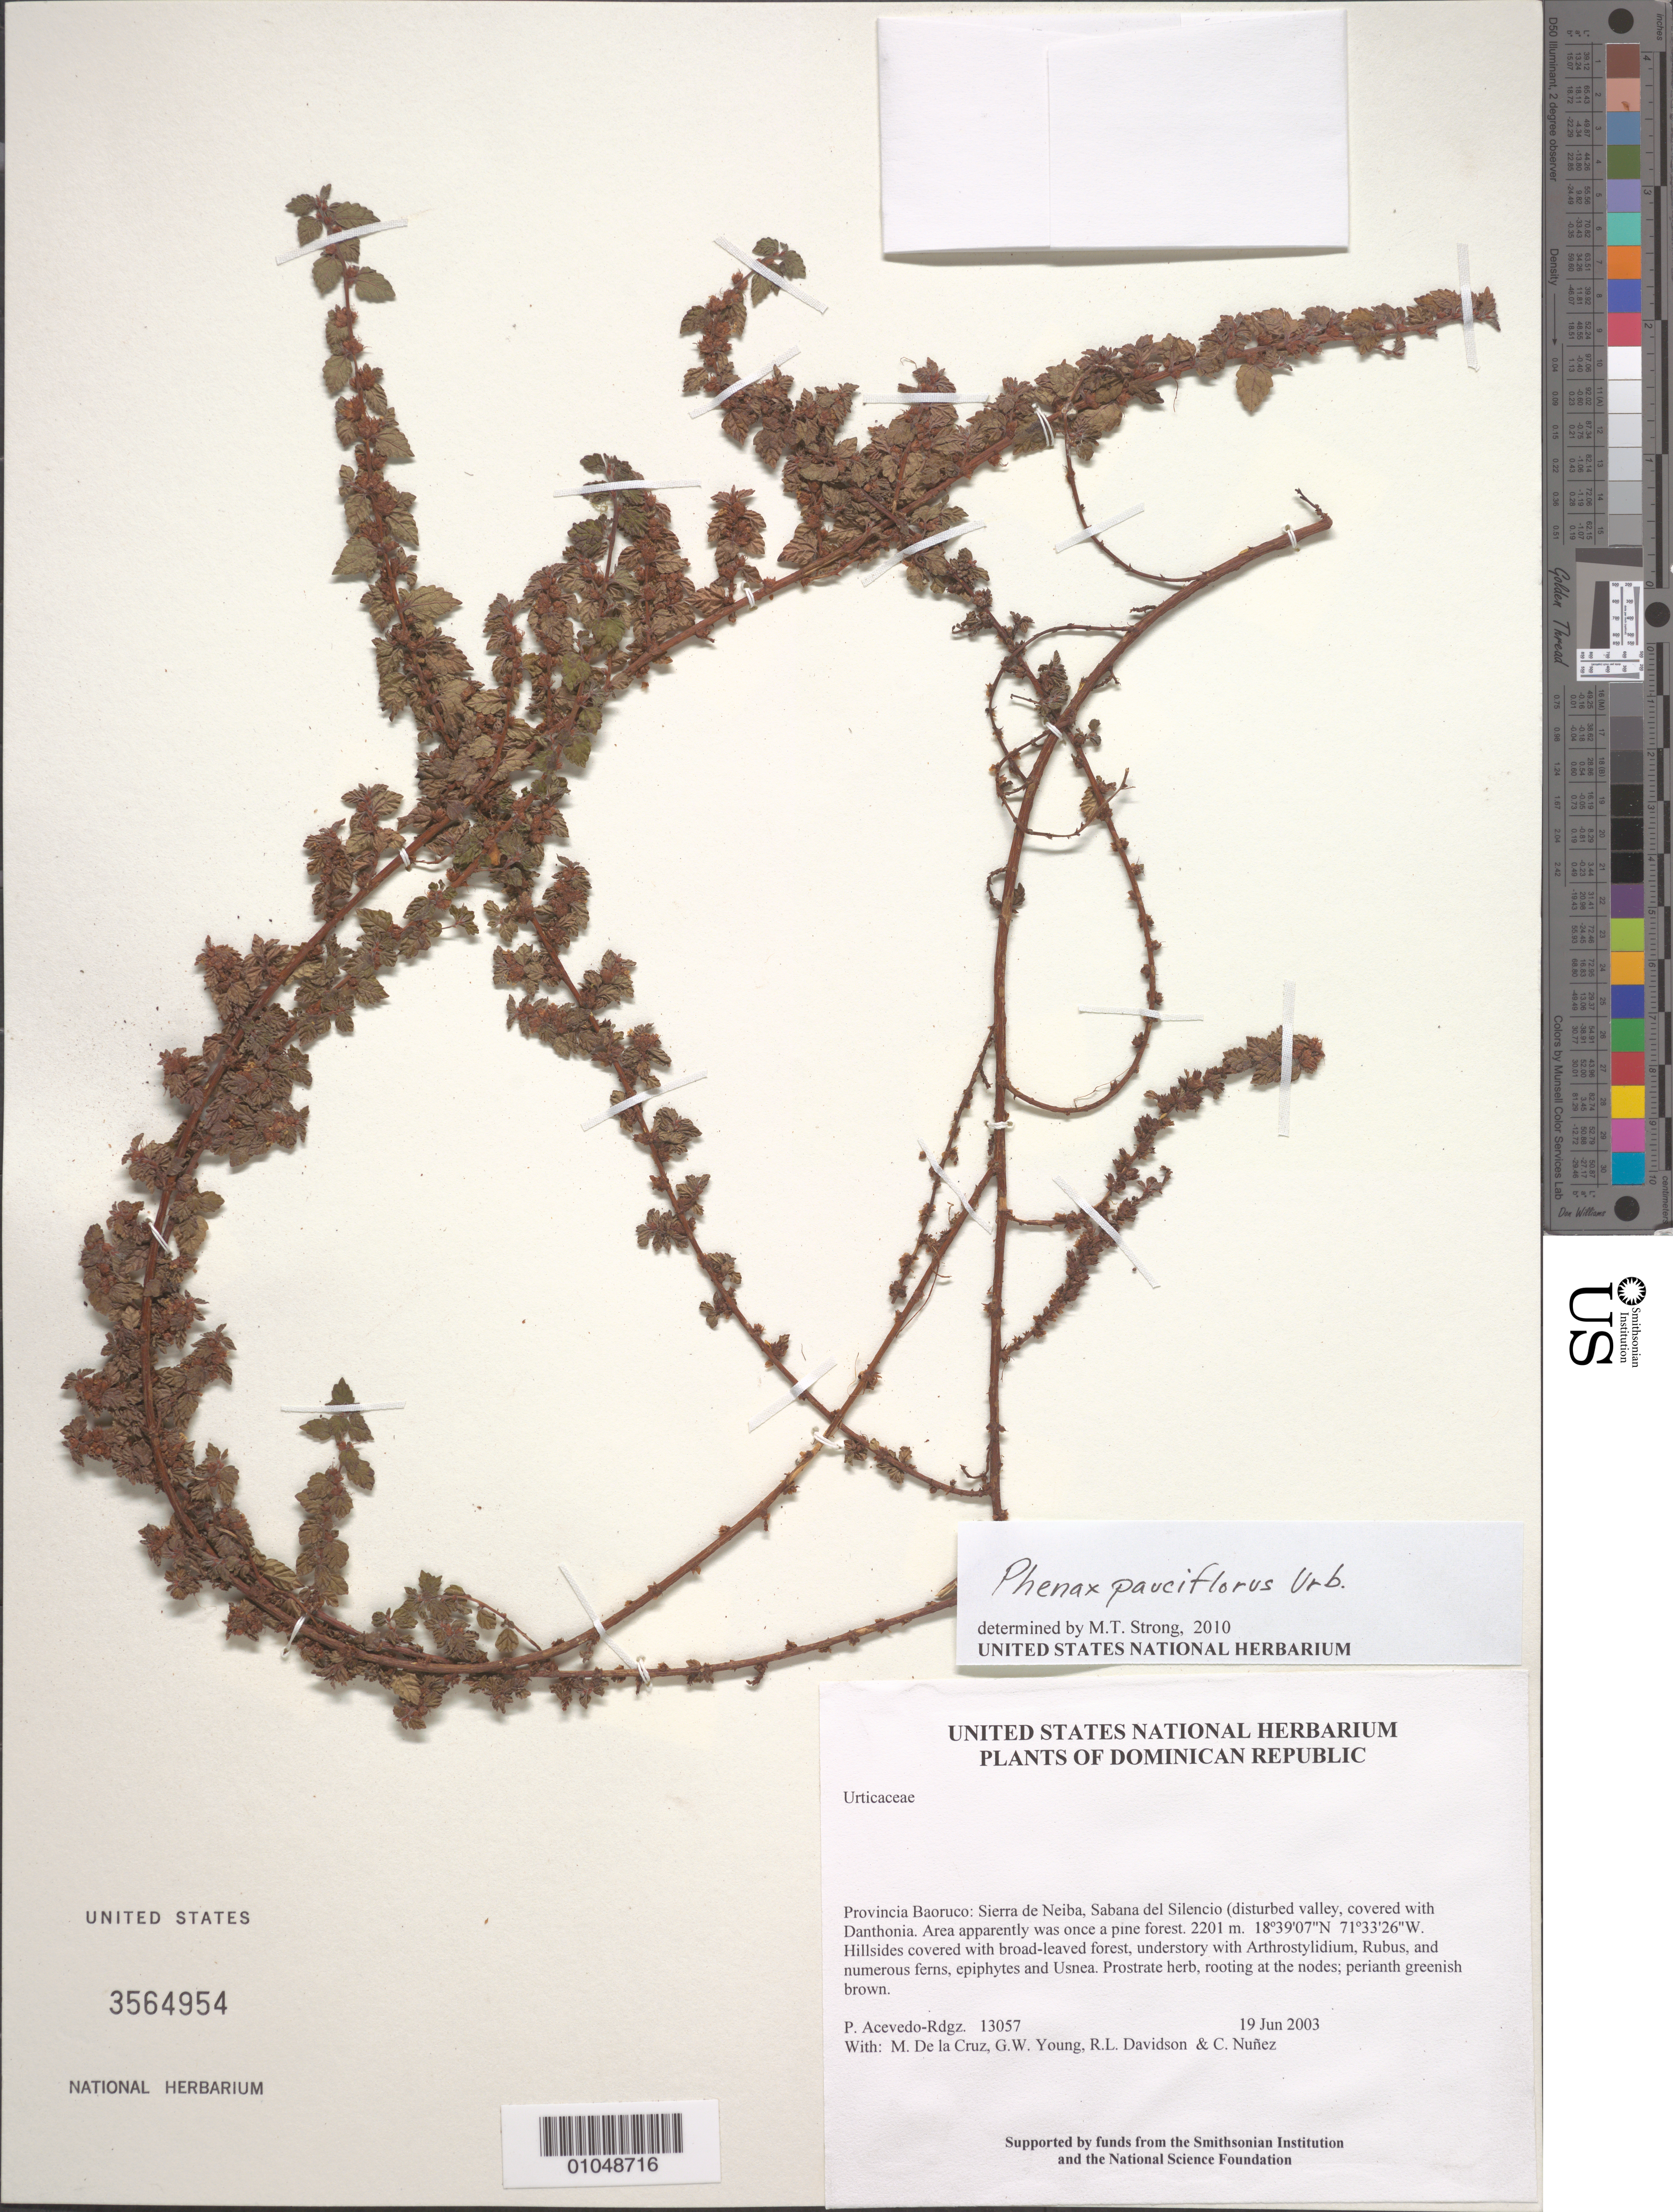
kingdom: Plantae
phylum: Tracheophyta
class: Magnoliopsida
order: Rosales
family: Urticaceae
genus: Phenax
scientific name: Phenax pauciflorus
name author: Urb.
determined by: Strong, M. T., (US), Smithsonian Institution - National Museum of Natural History (UNITED STATES)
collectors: P. Acevedo-Rodr., M. de la Cruz, J. Rawlins, G. Young, R. Davidson & C. Nunez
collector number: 13057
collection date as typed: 19 Jun 2003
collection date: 2003-06-19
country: Dominican Republic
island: Hispaniola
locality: Provincia Baoruco: Sierra de Neiba, Sabana del Silencio (disturbed valley, covered with Danthonia. Area apparently was once a pine forest.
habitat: Hillsides covered with broad-leaved forest, understory with Arthrostylidium, Rubus, and numerous ferns, epiphytes and Usnea.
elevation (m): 2201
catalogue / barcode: US 3564954